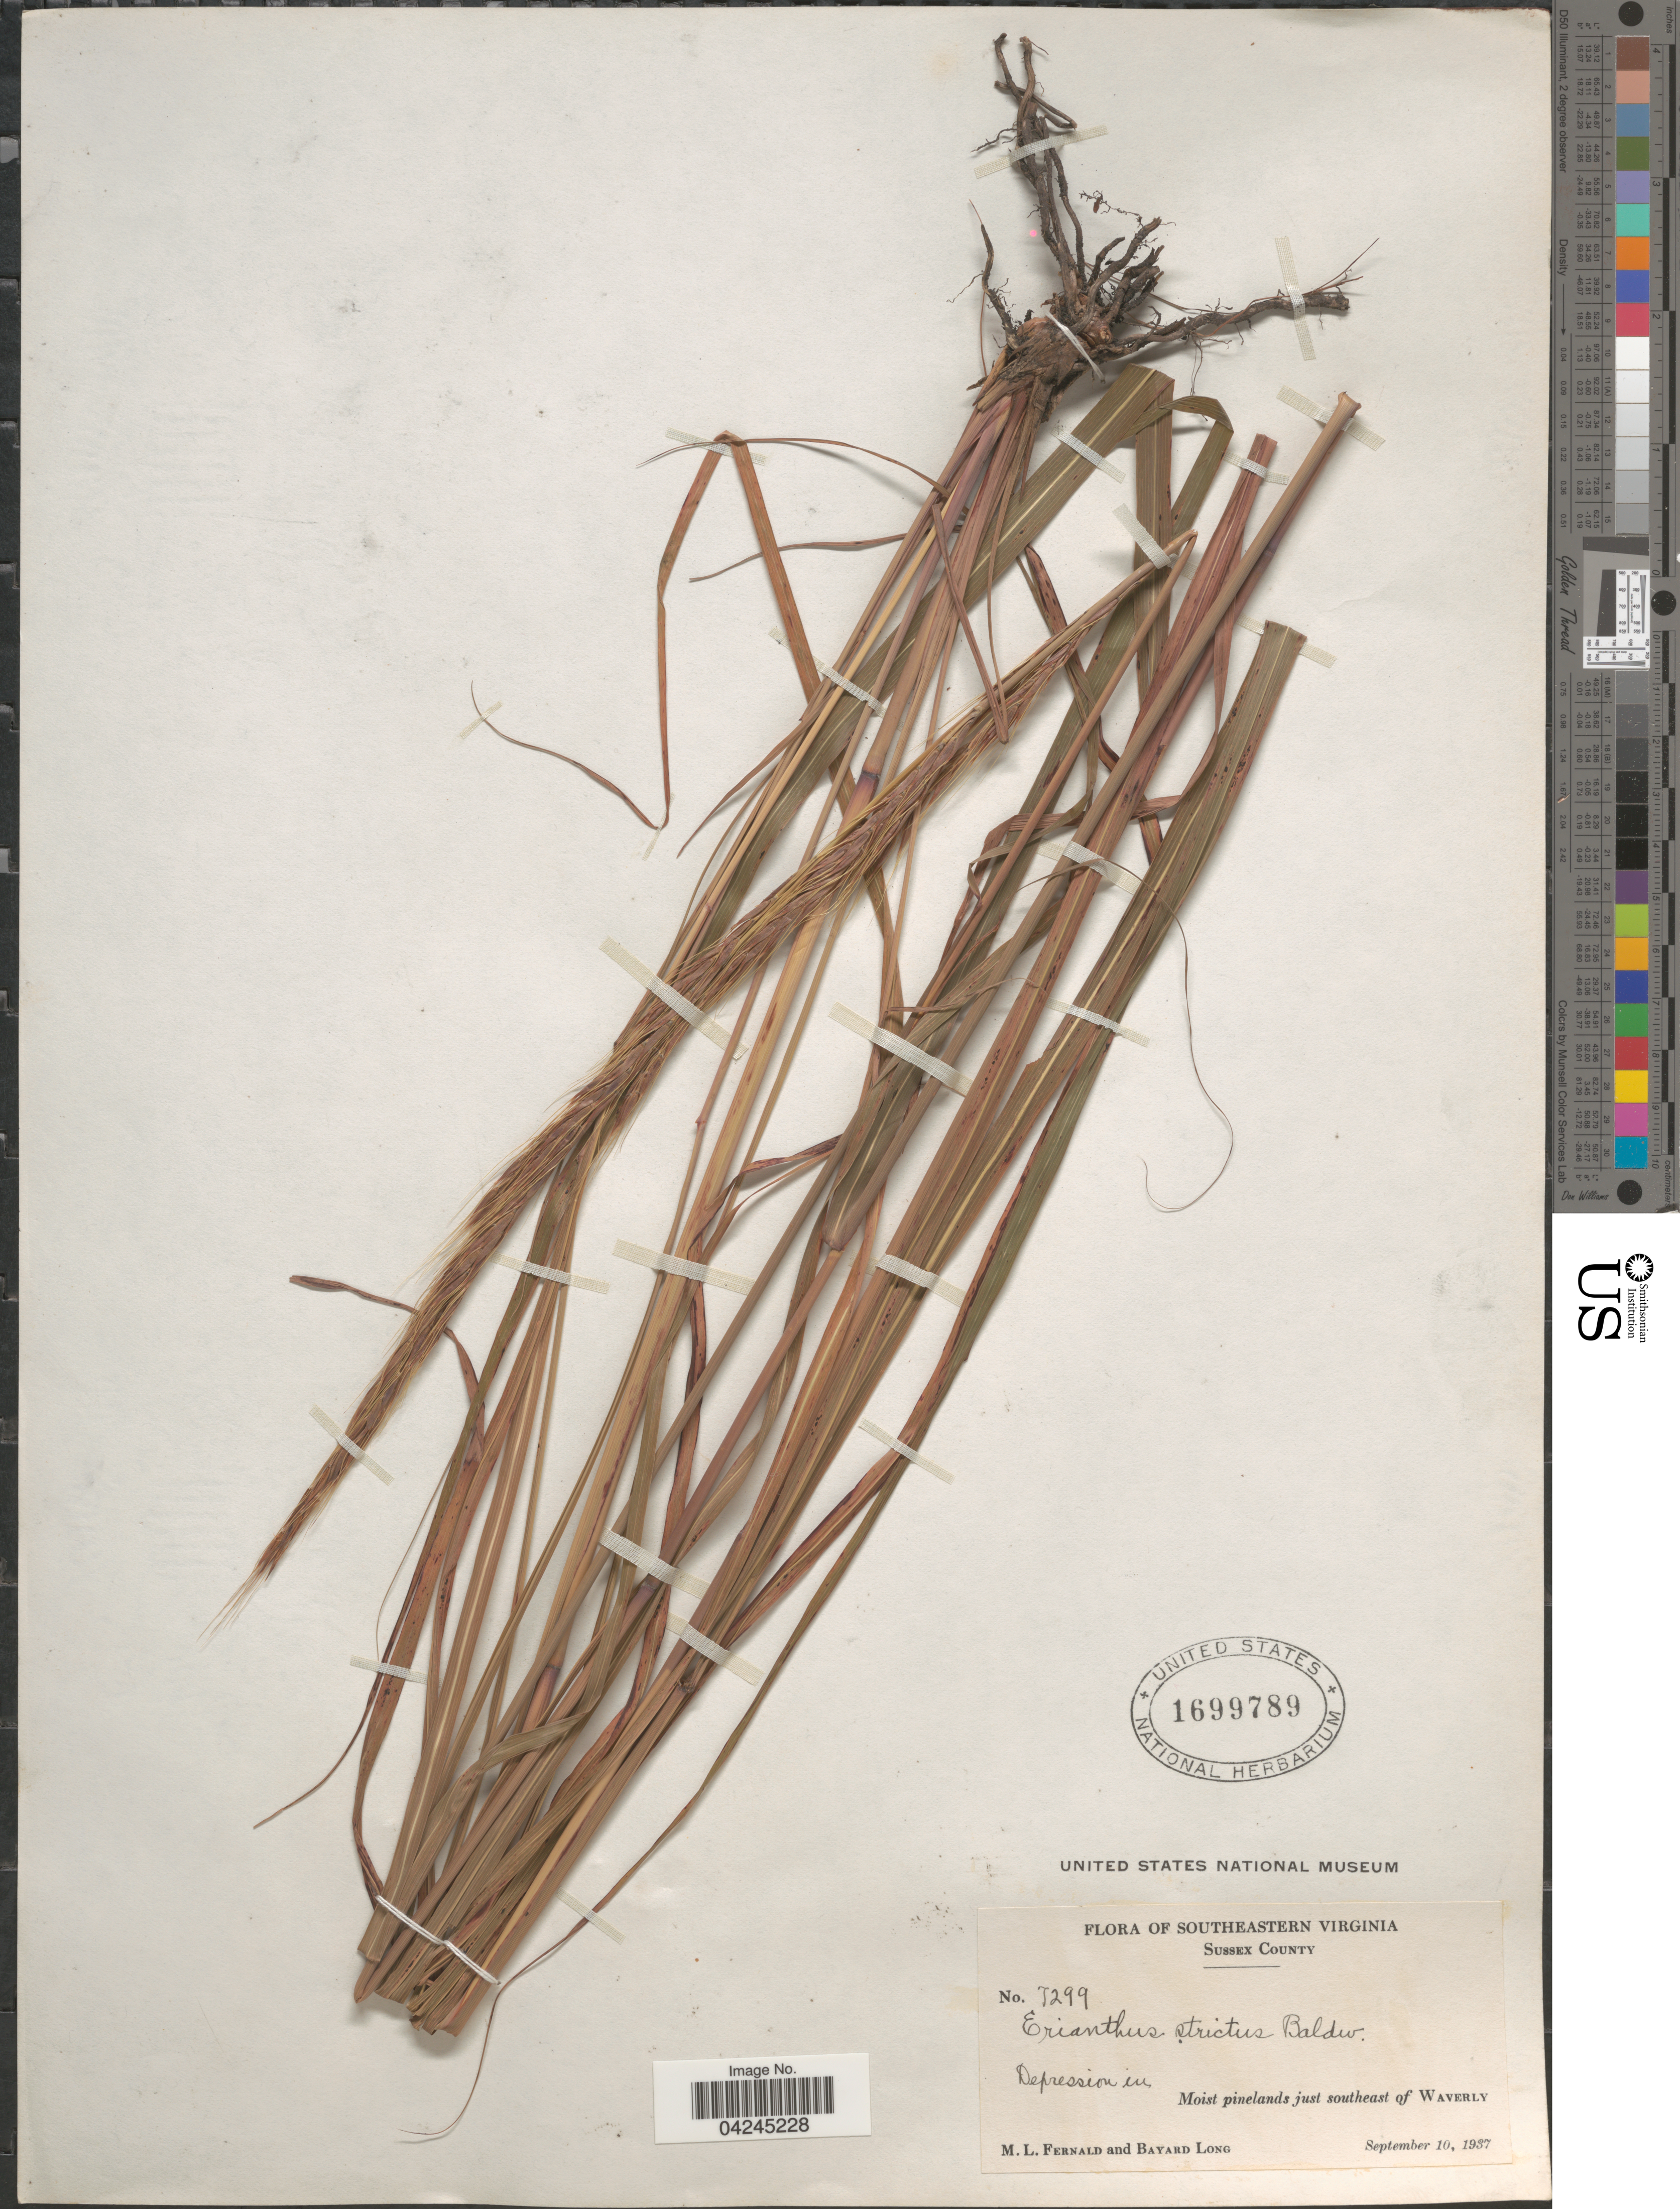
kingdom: Plantae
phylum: Tracheophyta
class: Liliopsida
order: Poales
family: Poaceae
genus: Erianthus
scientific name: Erianthus strictus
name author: Baldwin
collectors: M. L. Fernald & B. Long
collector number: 7299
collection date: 1937-09-10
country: United States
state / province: Virginia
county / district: Sussex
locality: Southeastern Virginia. Sussex County. Just southeast of Waverly.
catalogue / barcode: US 1699789